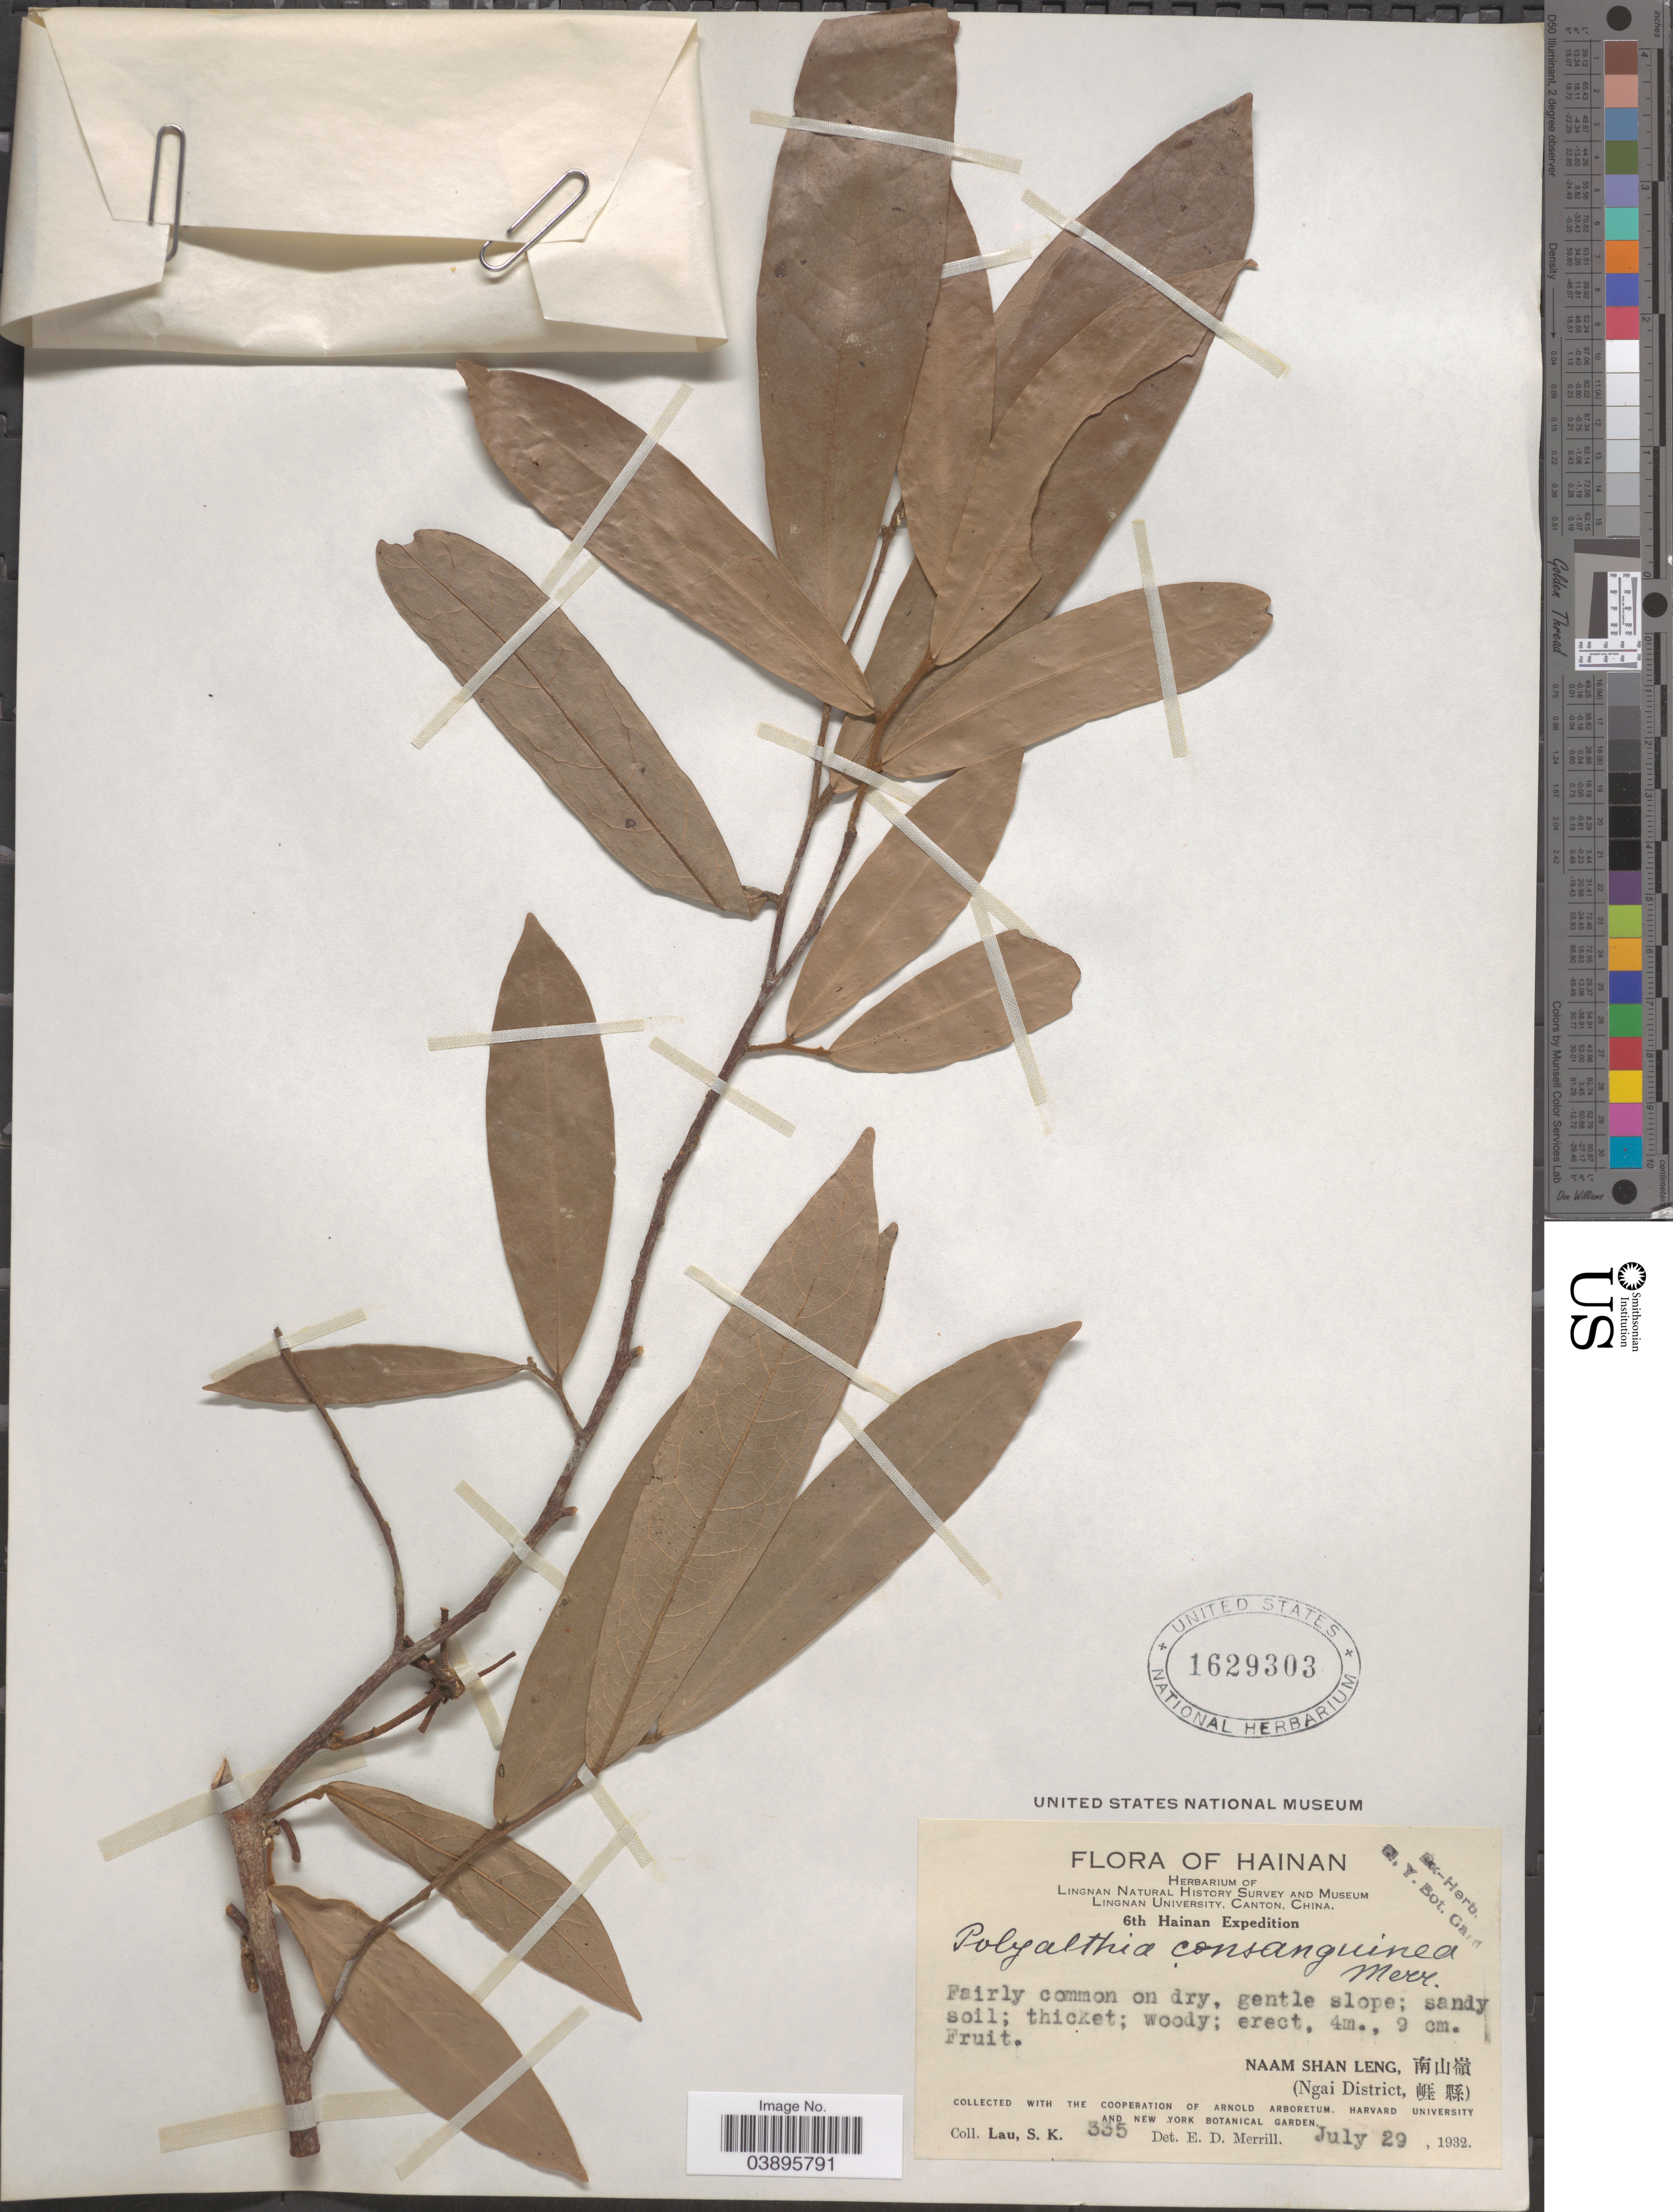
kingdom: Plantae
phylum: Tracheophyta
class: Magnoliopsida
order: Magnoliales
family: Annonaceae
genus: Polyalthia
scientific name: Polyalthia consanguinea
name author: Merr.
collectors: S. K. Lau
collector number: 335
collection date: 1932-07-29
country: China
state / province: Hainan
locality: Naam Shan Leng. (Ngai District).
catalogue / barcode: US 1629303